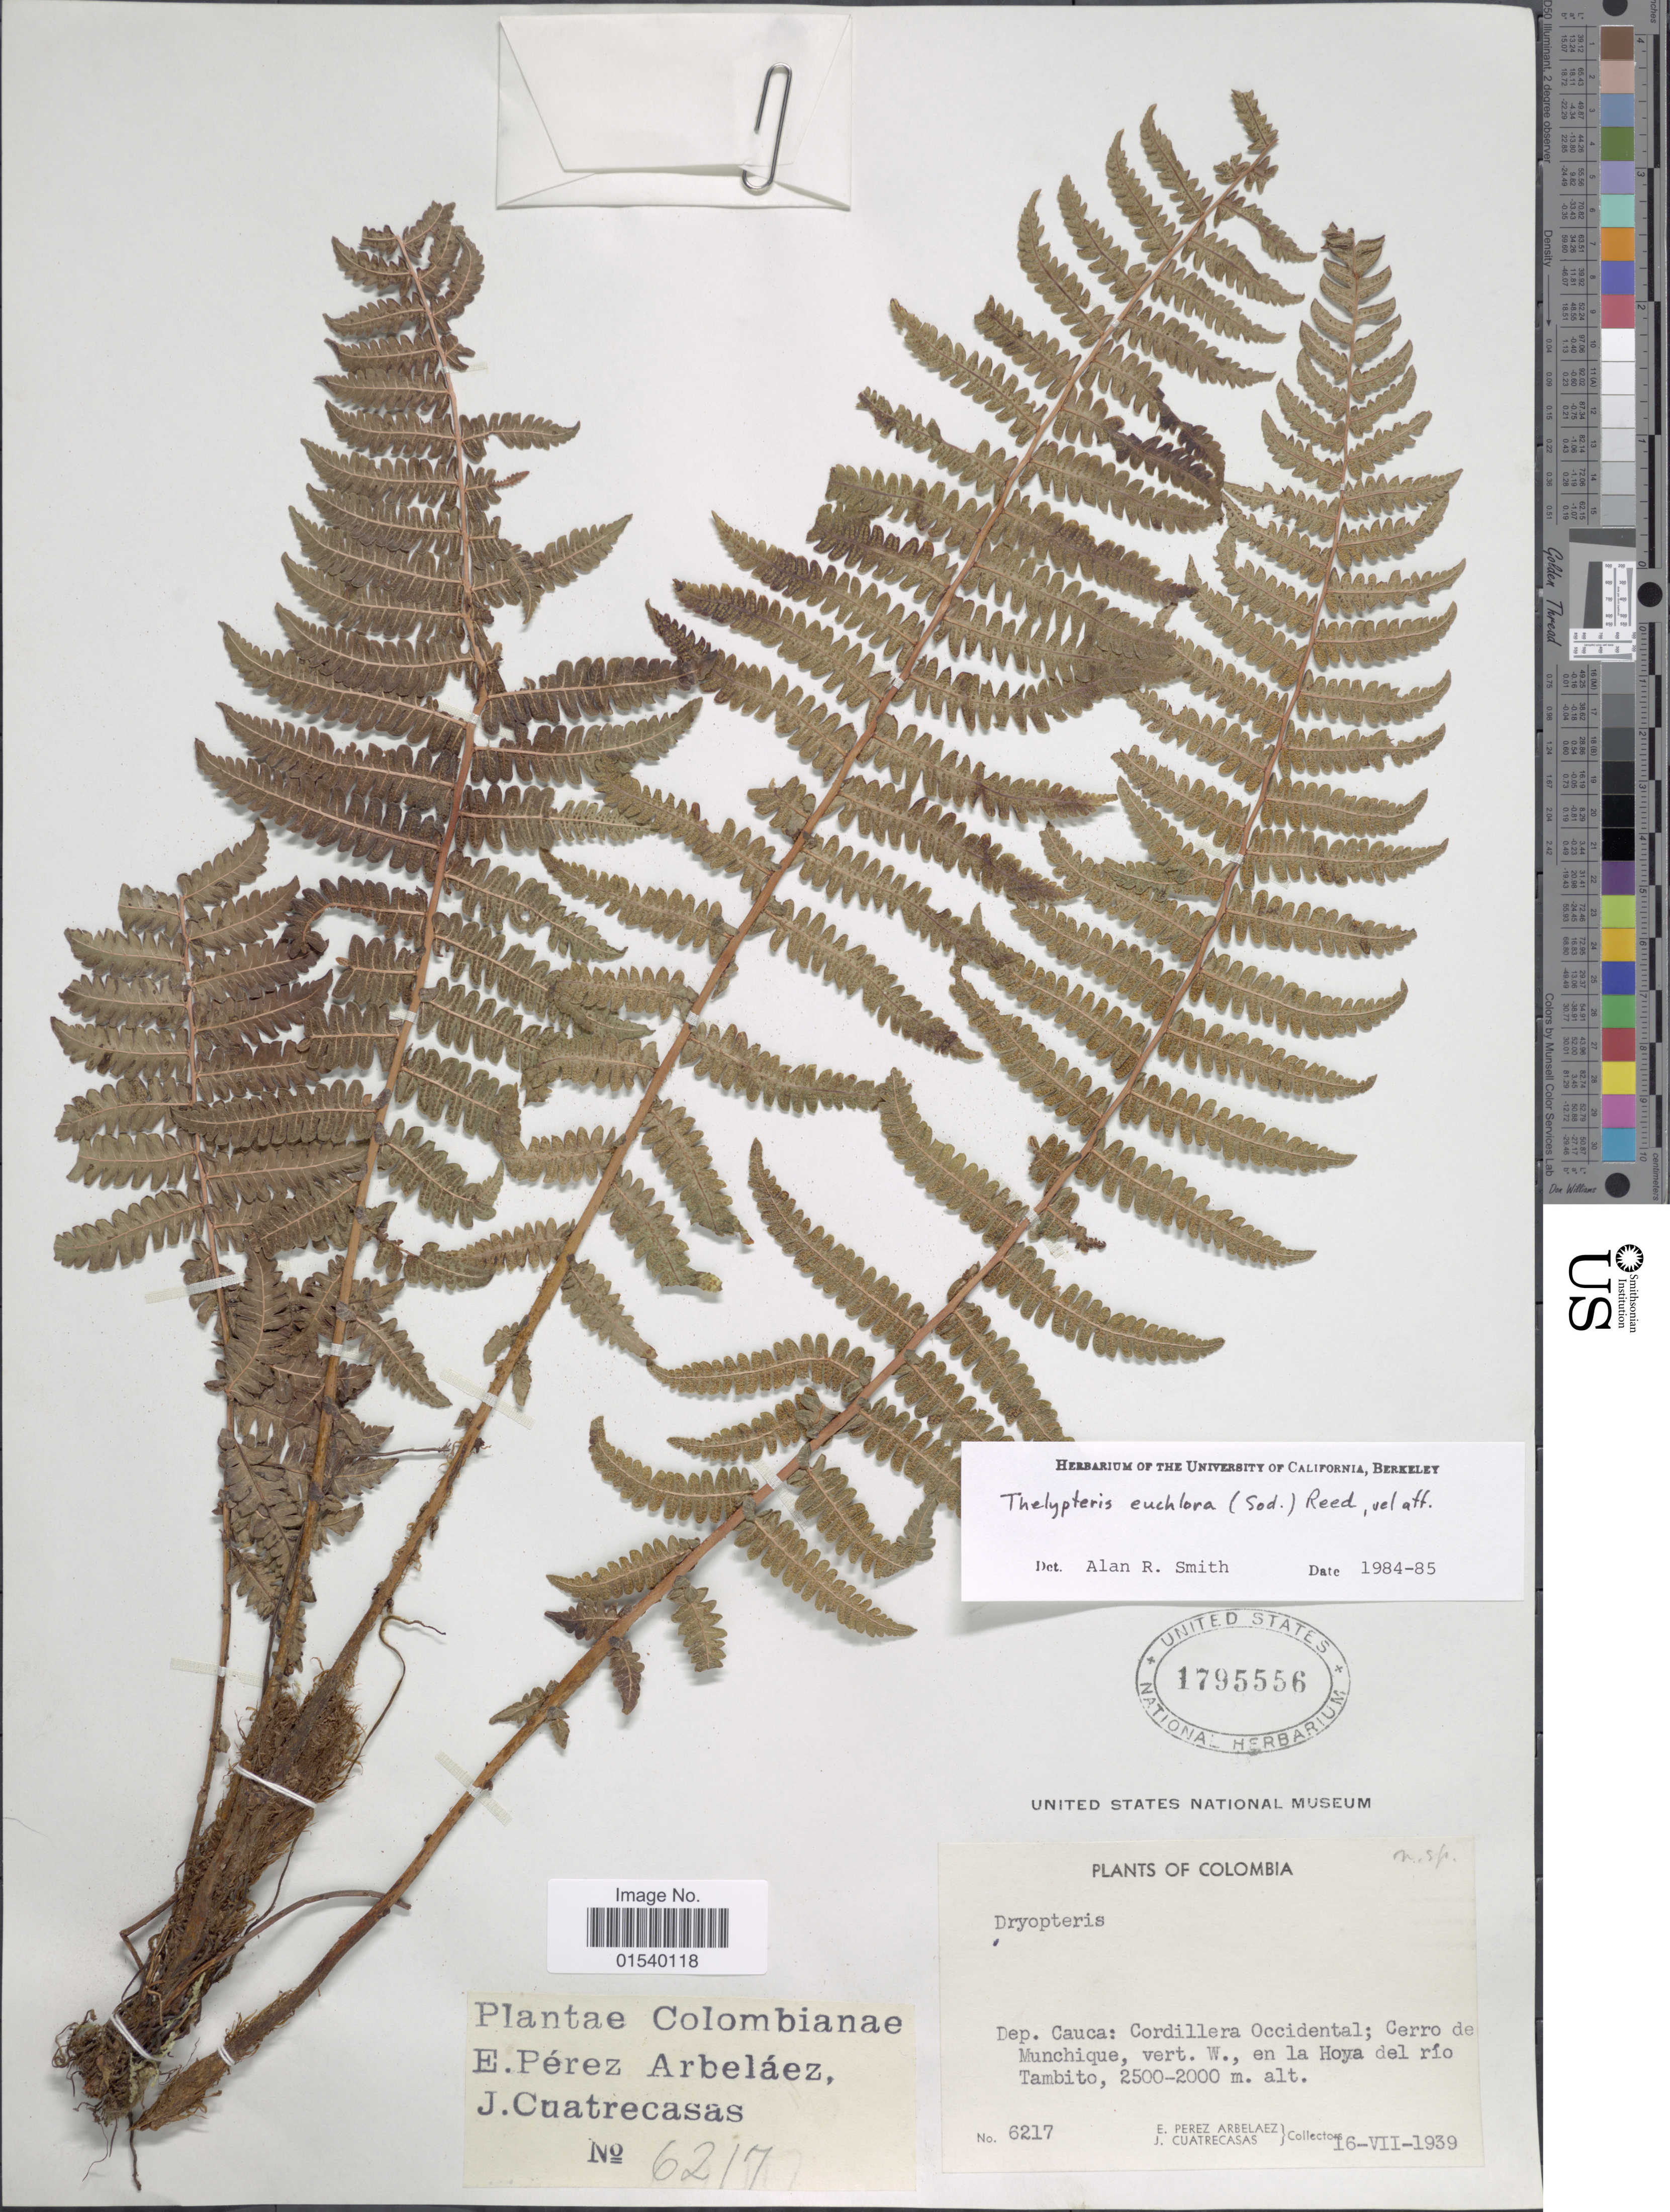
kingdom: Plantae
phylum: Tracheophyta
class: Polypodiopsida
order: Polypodiales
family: Thelypteridaceae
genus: Amauropelta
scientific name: Amauropelta euchlora (Sodiro) comb. nov., ined. 2015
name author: (Sodiro)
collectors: E. Pérez Arbeláez & J. Cuatrecasas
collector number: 6217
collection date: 1939-07-16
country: Colombia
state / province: Cauca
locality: Dep. Cauca: Cordillera Occidental; Cerro de Munchique, vert. W., en la Hoya del río Tambito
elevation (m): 2000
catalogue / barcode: US 1795556